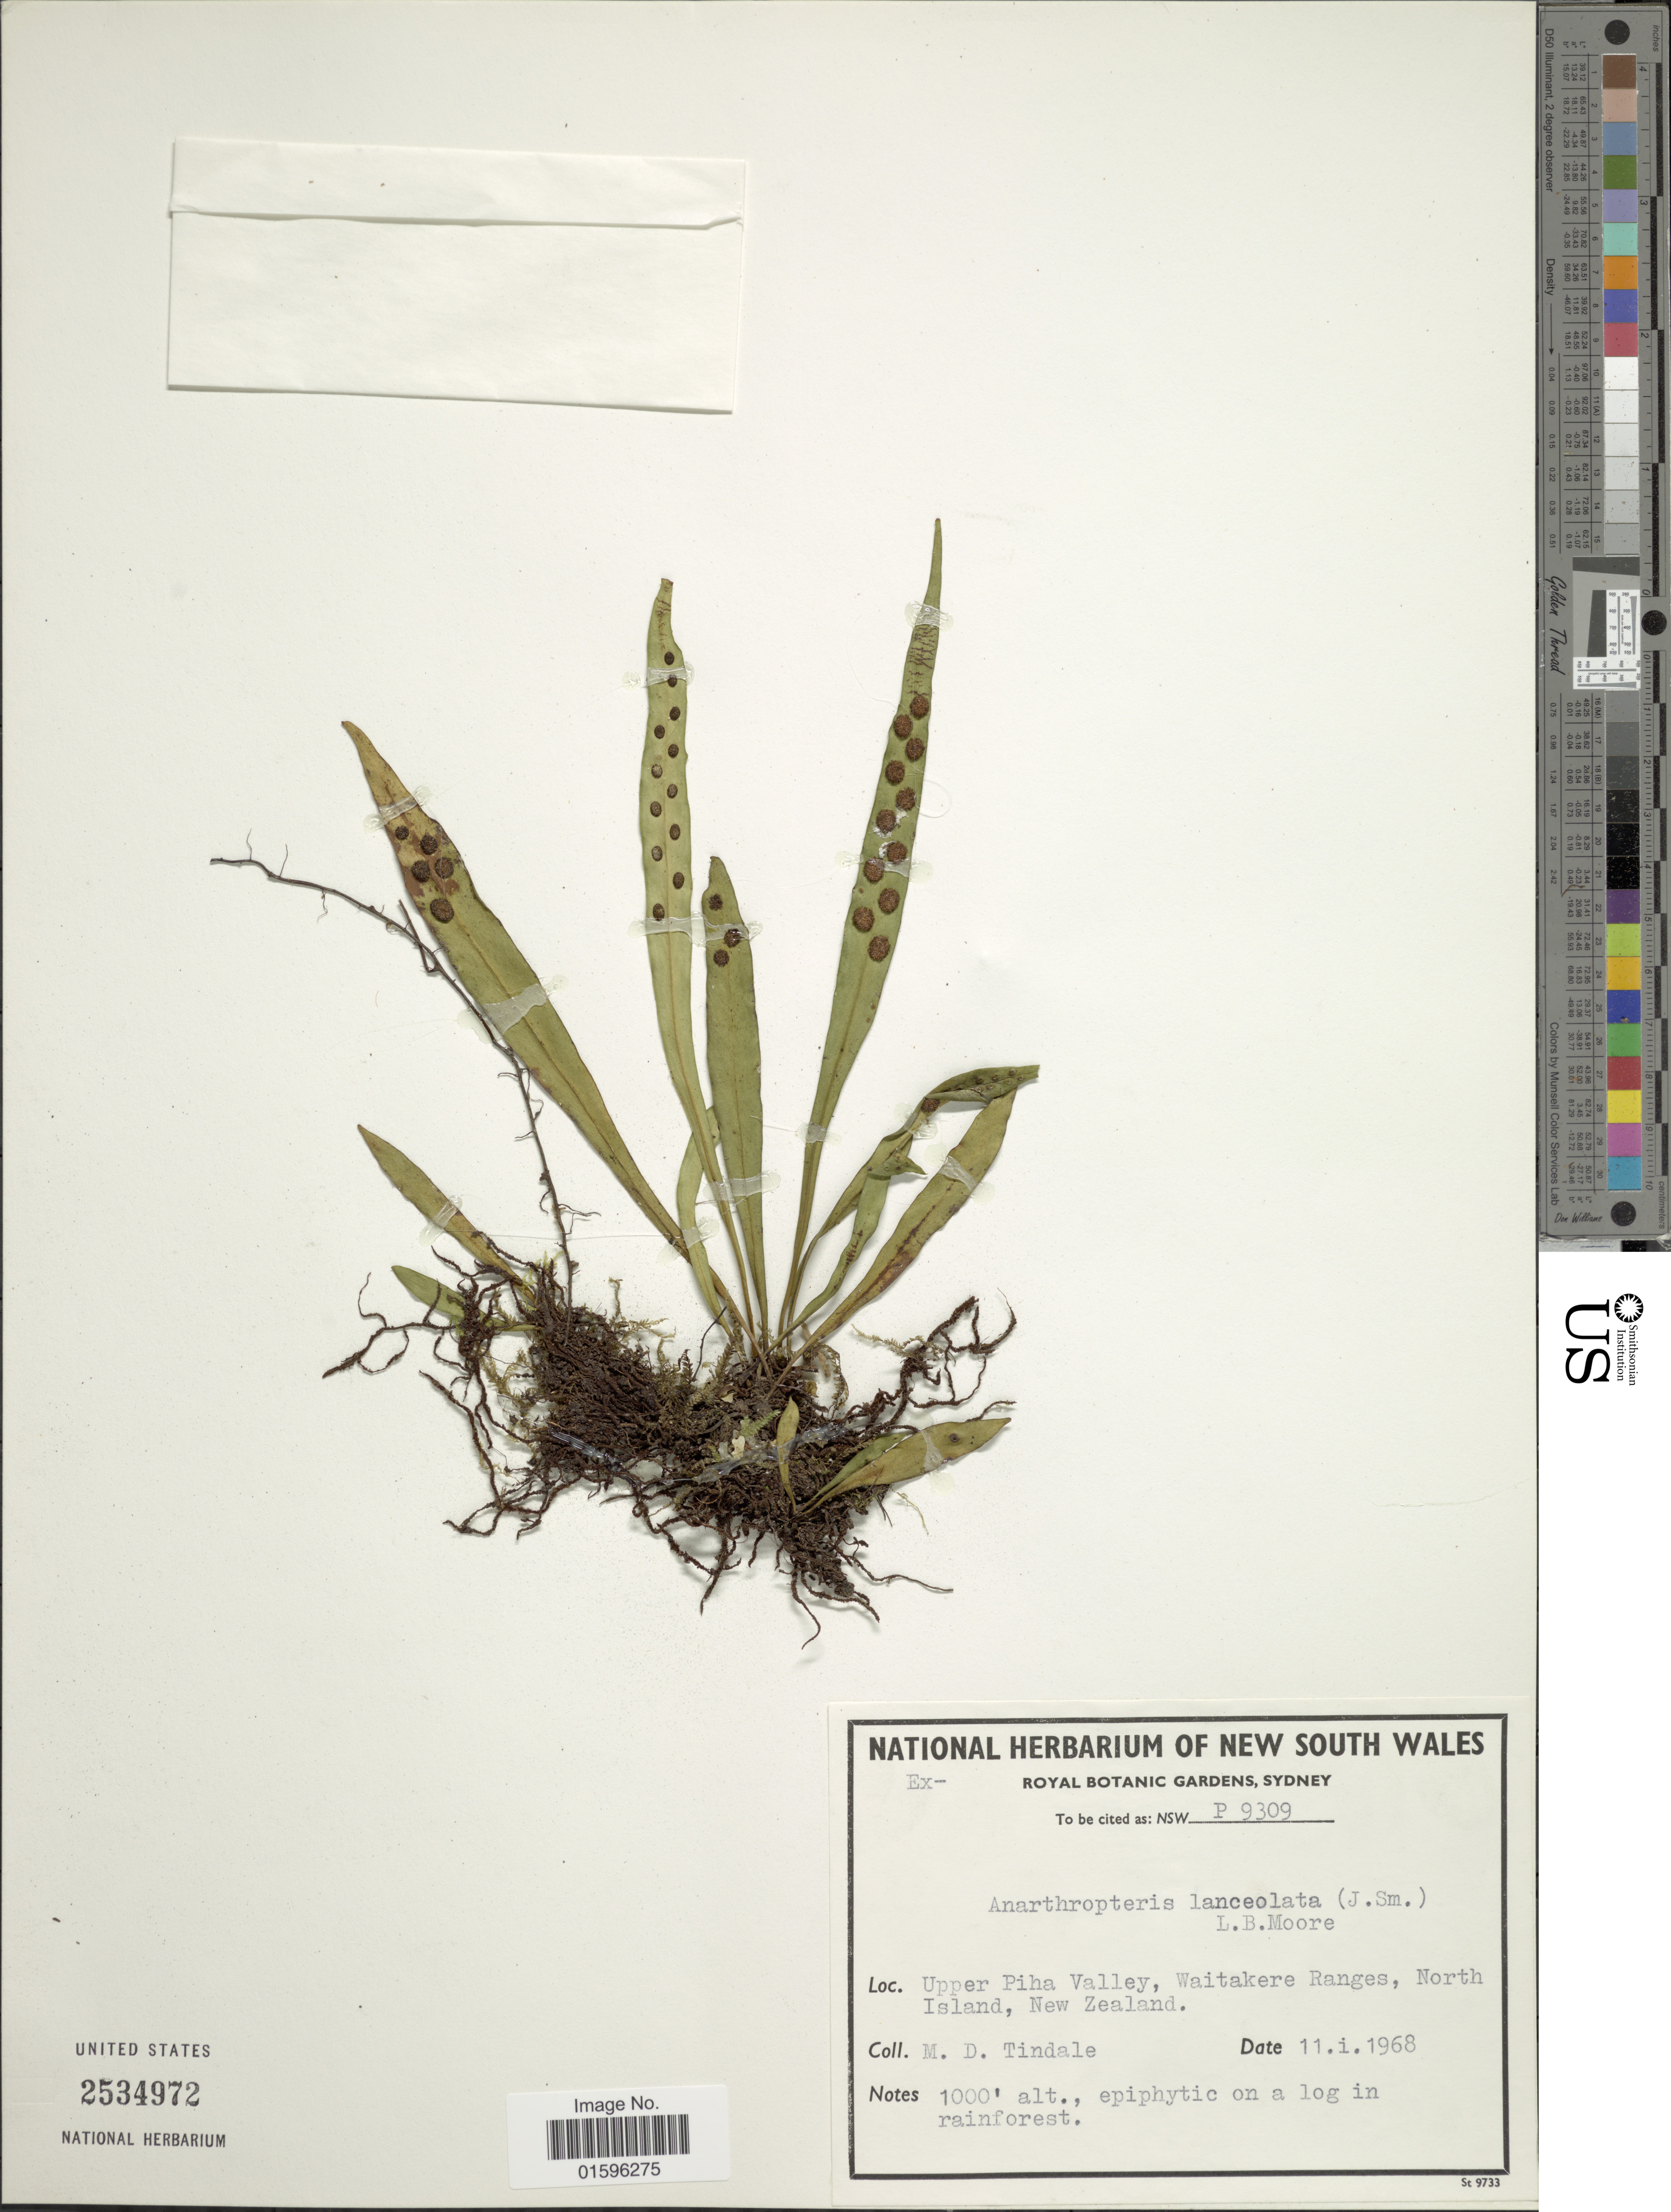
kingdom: Plantae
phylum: Tracheophyta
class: Polypodiopsida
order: Polypodiales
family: Polypodiaceae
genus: Polypodium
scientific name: Polypodium lanceolatum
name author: L.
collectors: M. D. Tindale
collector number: P 9309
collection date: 1968-01-11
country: New Zealand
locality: New South Wales, upper Piha Valley, Waitakere Ranges, North Island, New Zealand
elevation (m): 305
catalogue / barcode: US 2534972